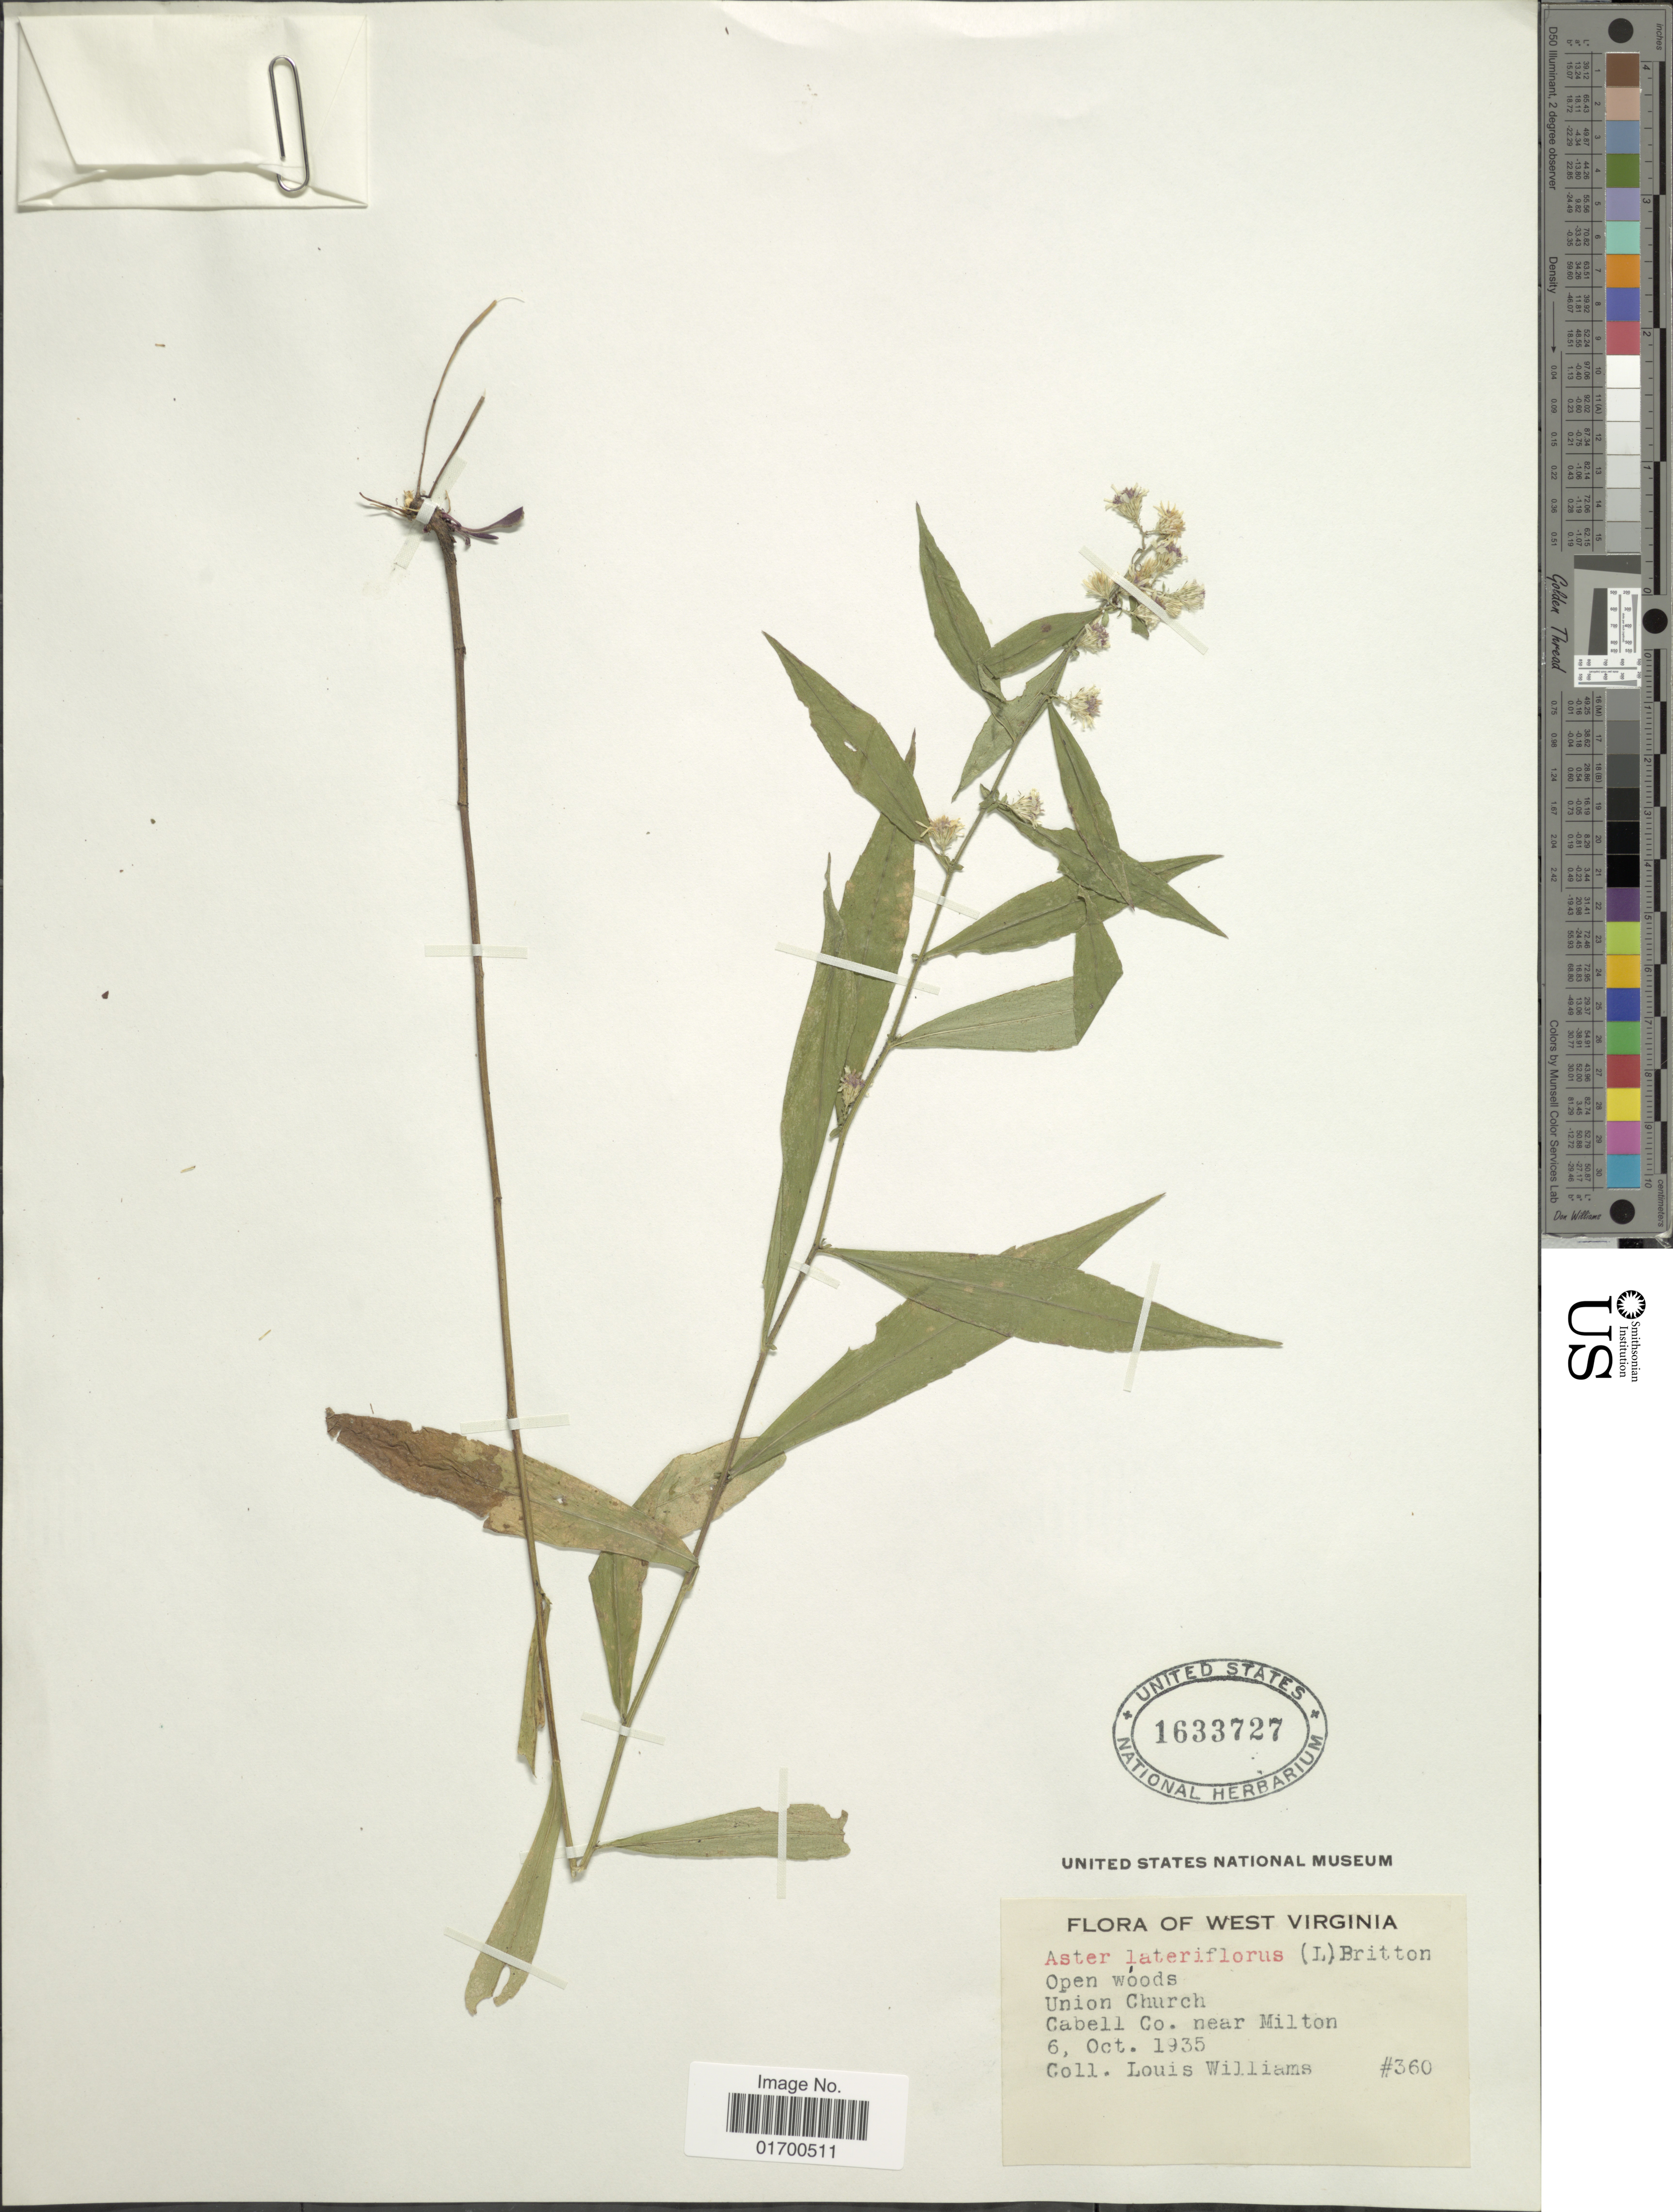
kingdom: Plantae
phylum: Tracheophyta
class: Magnoliopsida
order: Asterales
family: Asteraceae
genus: Symphyotrichum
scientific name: Symphyotrichum lateriflorum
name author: (L.) Á. Löve & D. Löve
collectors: L. G. Williams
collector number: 360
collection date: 1935-10-06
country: United States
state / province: West Virginia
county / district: Cabell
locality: Open woods, Union Church, Cabell Co. near Milton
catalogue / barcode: US 1633727